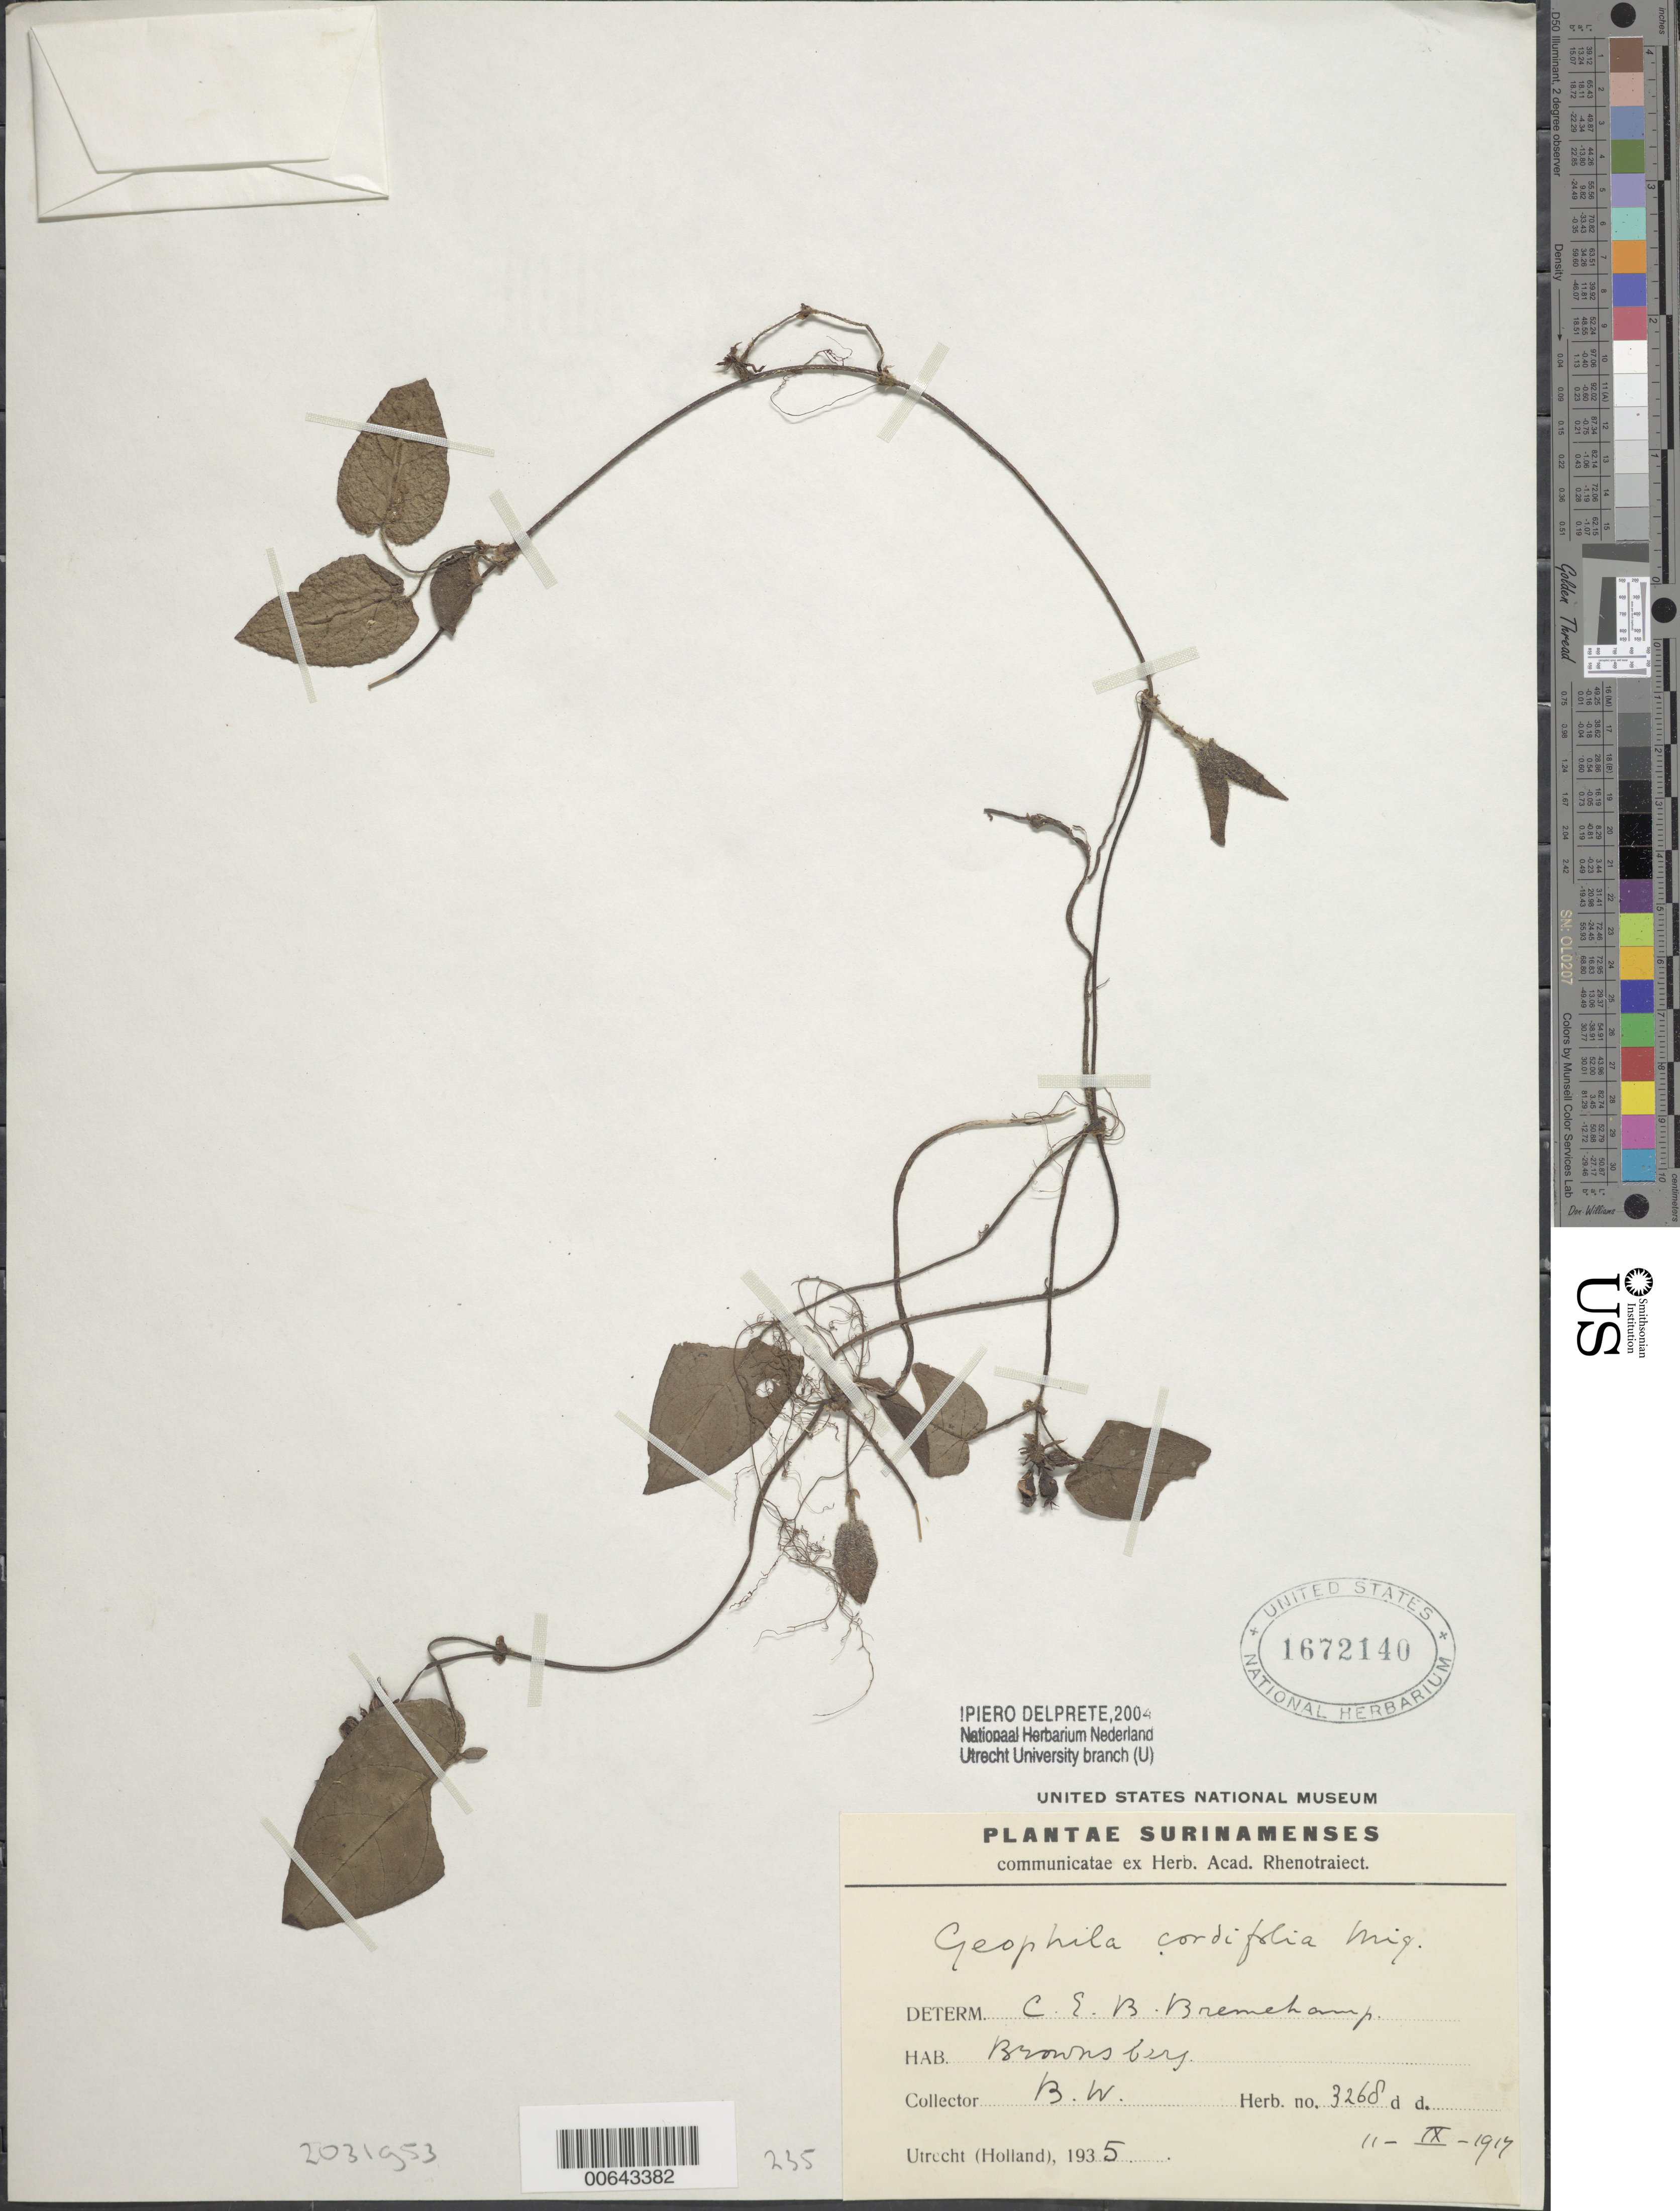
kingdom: Plantae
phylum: Tracheophyta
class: Magnoliopsida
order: Gentianales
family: Rubiaceae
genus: Geophila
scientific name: Geophila cordifolia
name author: Miq.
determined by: Bremekamp, C. E. B.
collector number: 3268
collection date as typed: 11-Sep-17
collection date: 1917-09-11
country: Suriname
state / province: Brokopondo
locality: Brownsberg, Forest Reserve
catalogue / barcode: US 1672140